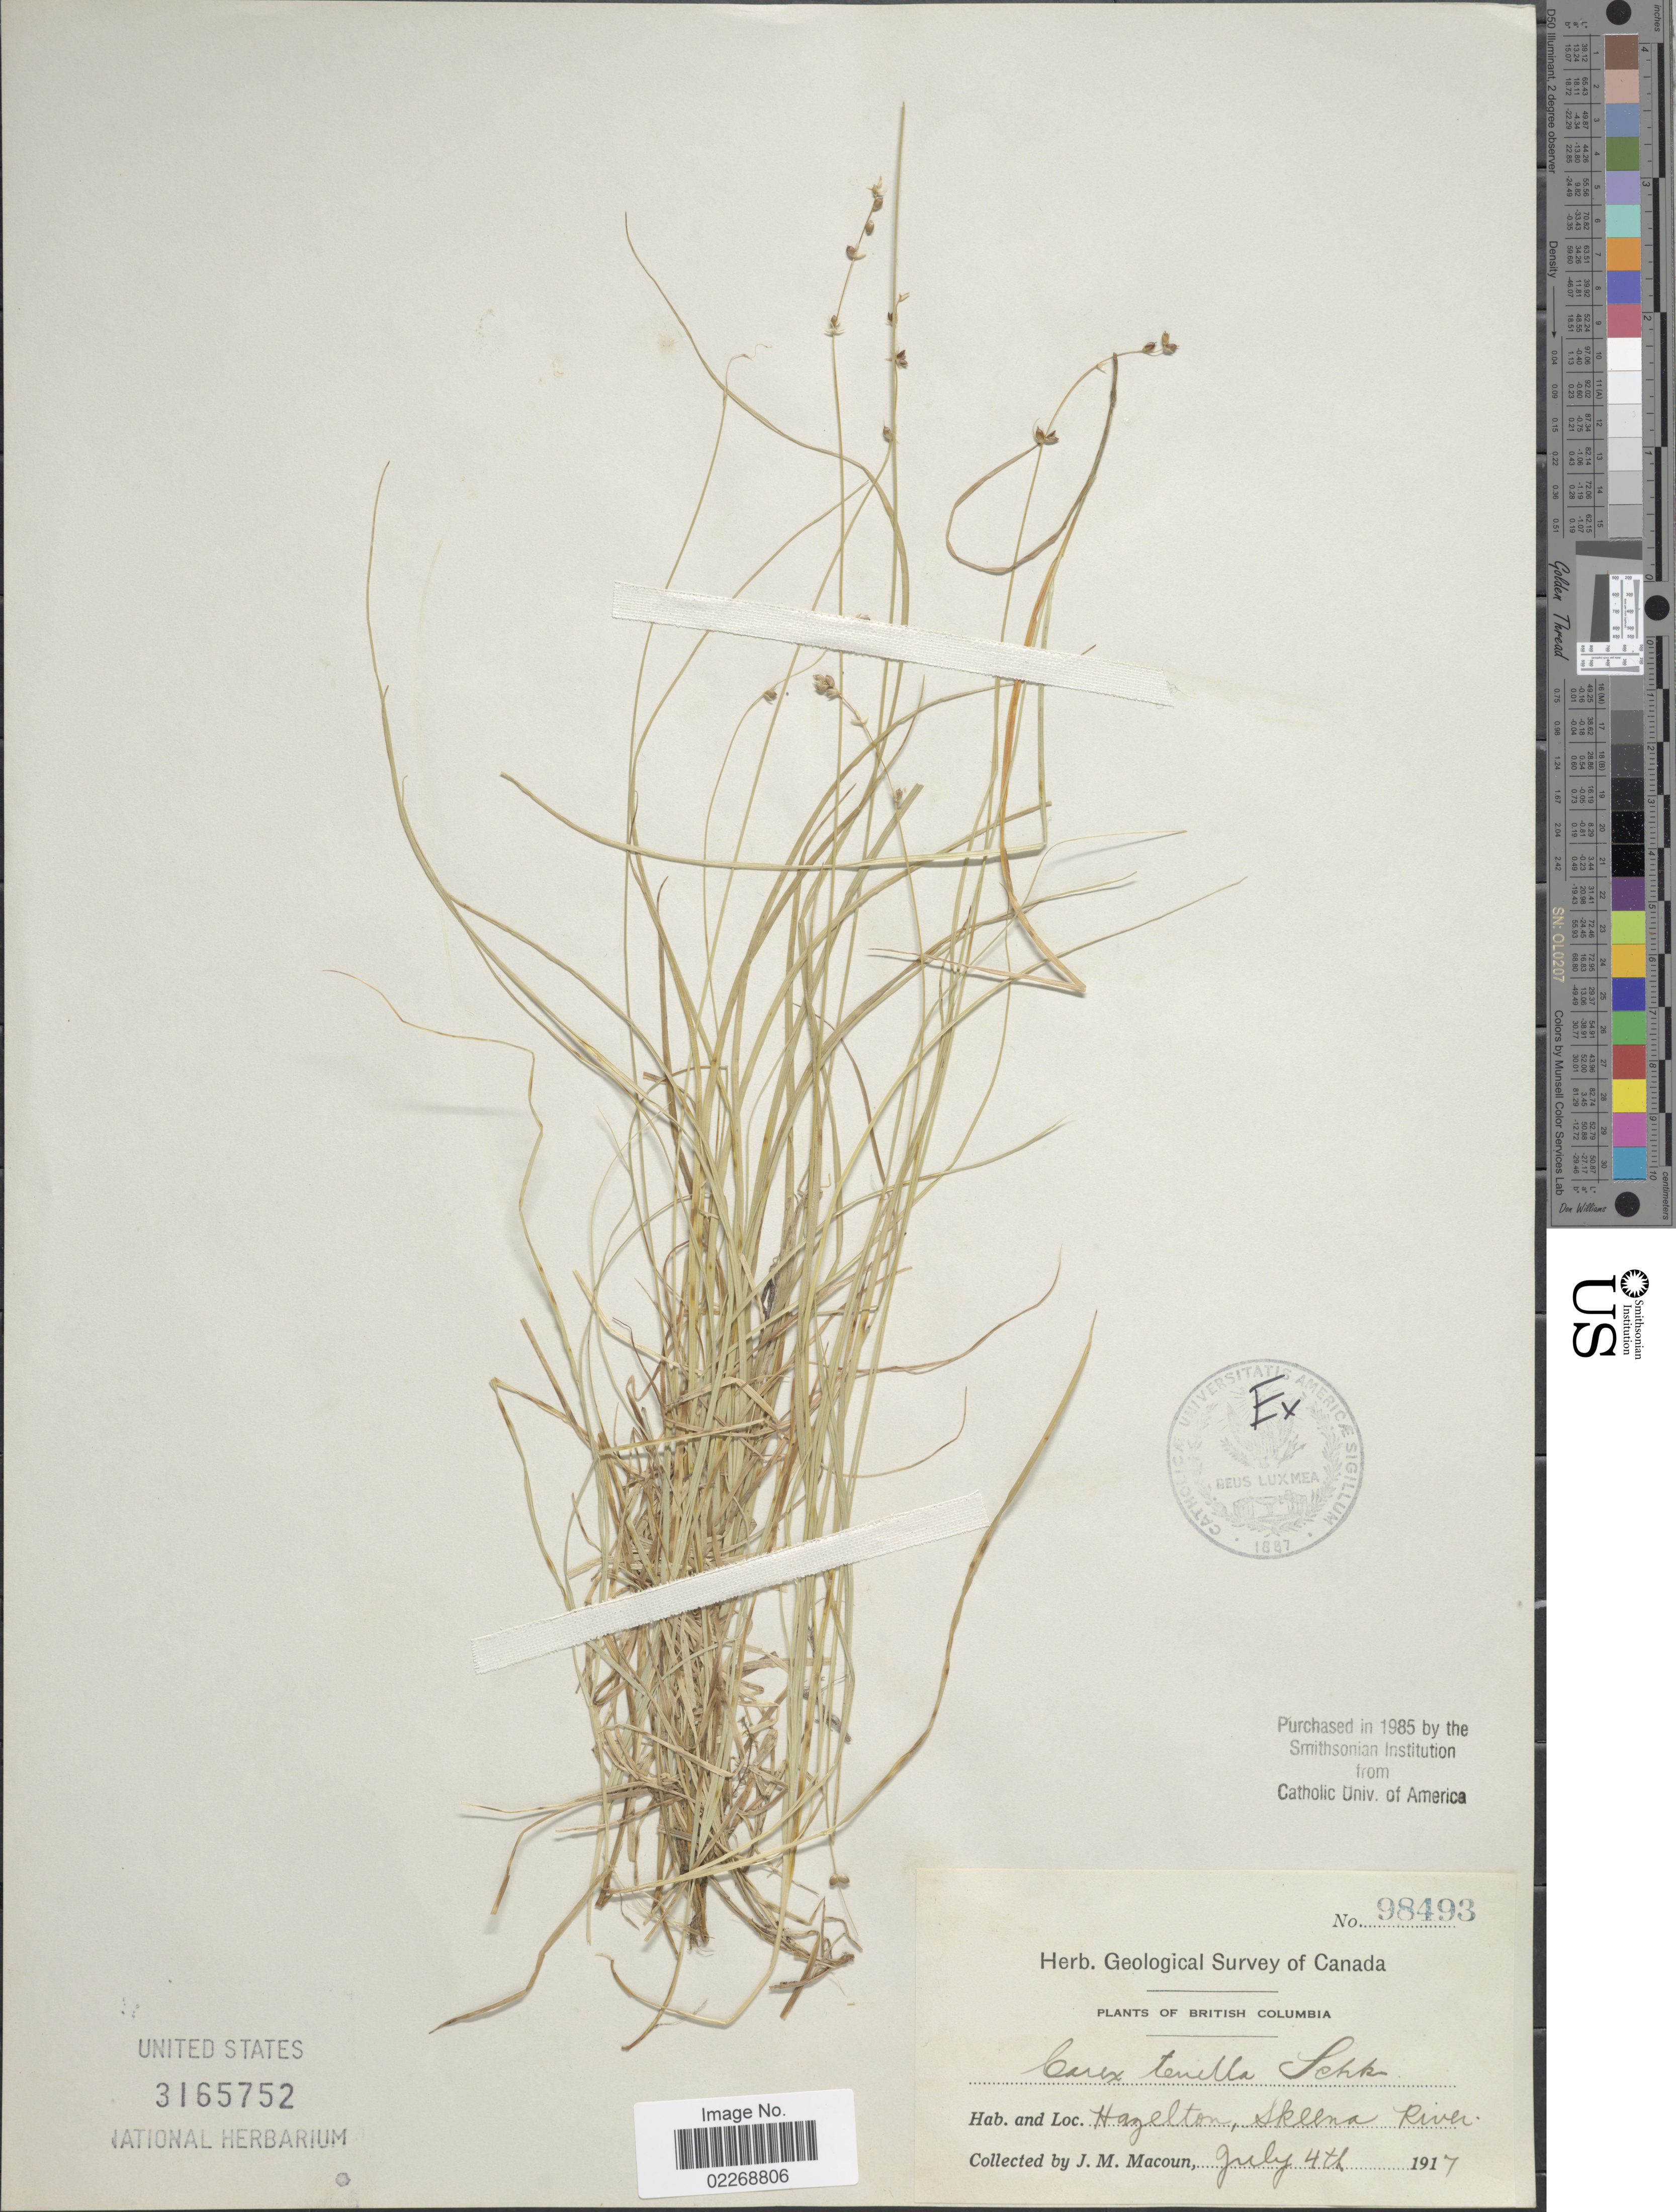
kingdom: Plantae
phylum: Tracheophyta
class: Liliopsida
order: Poales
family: Cyperaceae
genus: Carex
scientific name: Carex disperma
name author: Dewey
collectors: J. M. Macoun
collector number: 98493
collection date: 1917-07-04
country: Canada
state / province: British Columbia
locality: Hagelton, Skeena River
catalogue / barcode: US 3165752